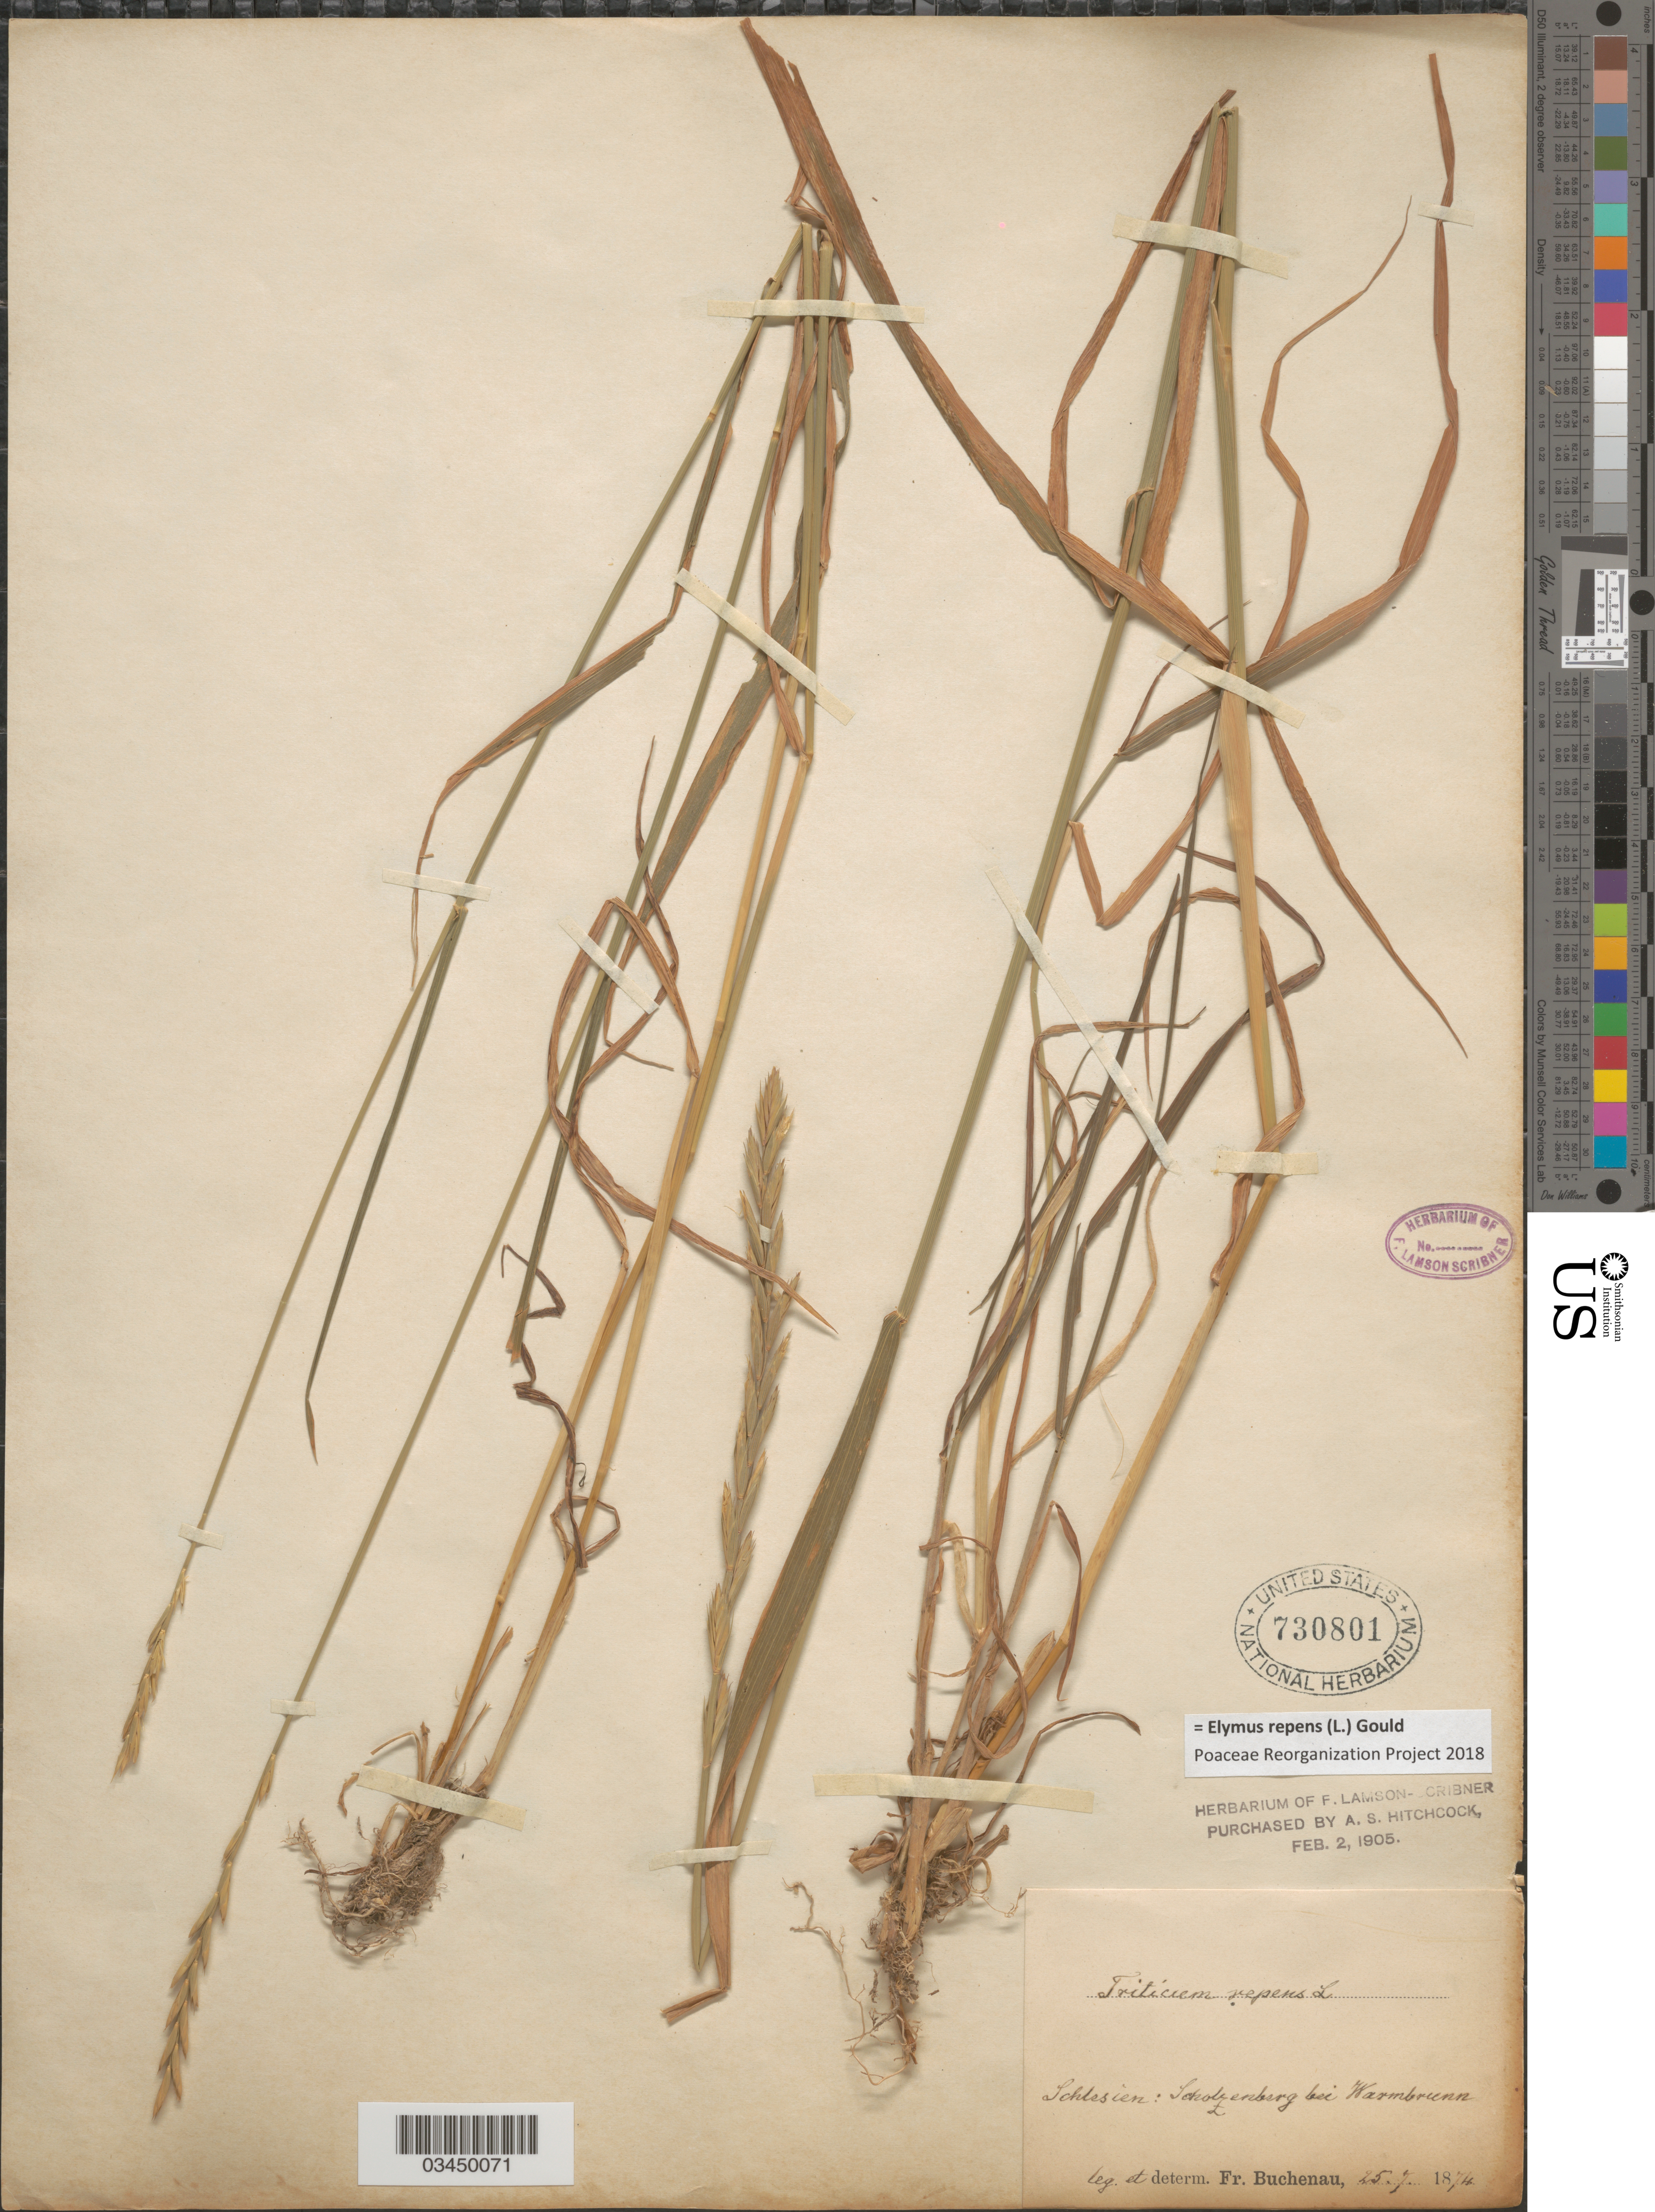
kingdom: Plantae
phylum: Tracheophyta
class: Liliopsida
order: Poales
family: Poaceae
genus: Elymus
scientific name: Elymus repens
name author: (L.) Gould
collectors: F. Buchenau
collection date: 1874-07-25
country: Germany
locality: Schlesien: Scholzenberg bei Warmbrunn.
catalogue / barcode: US 730801